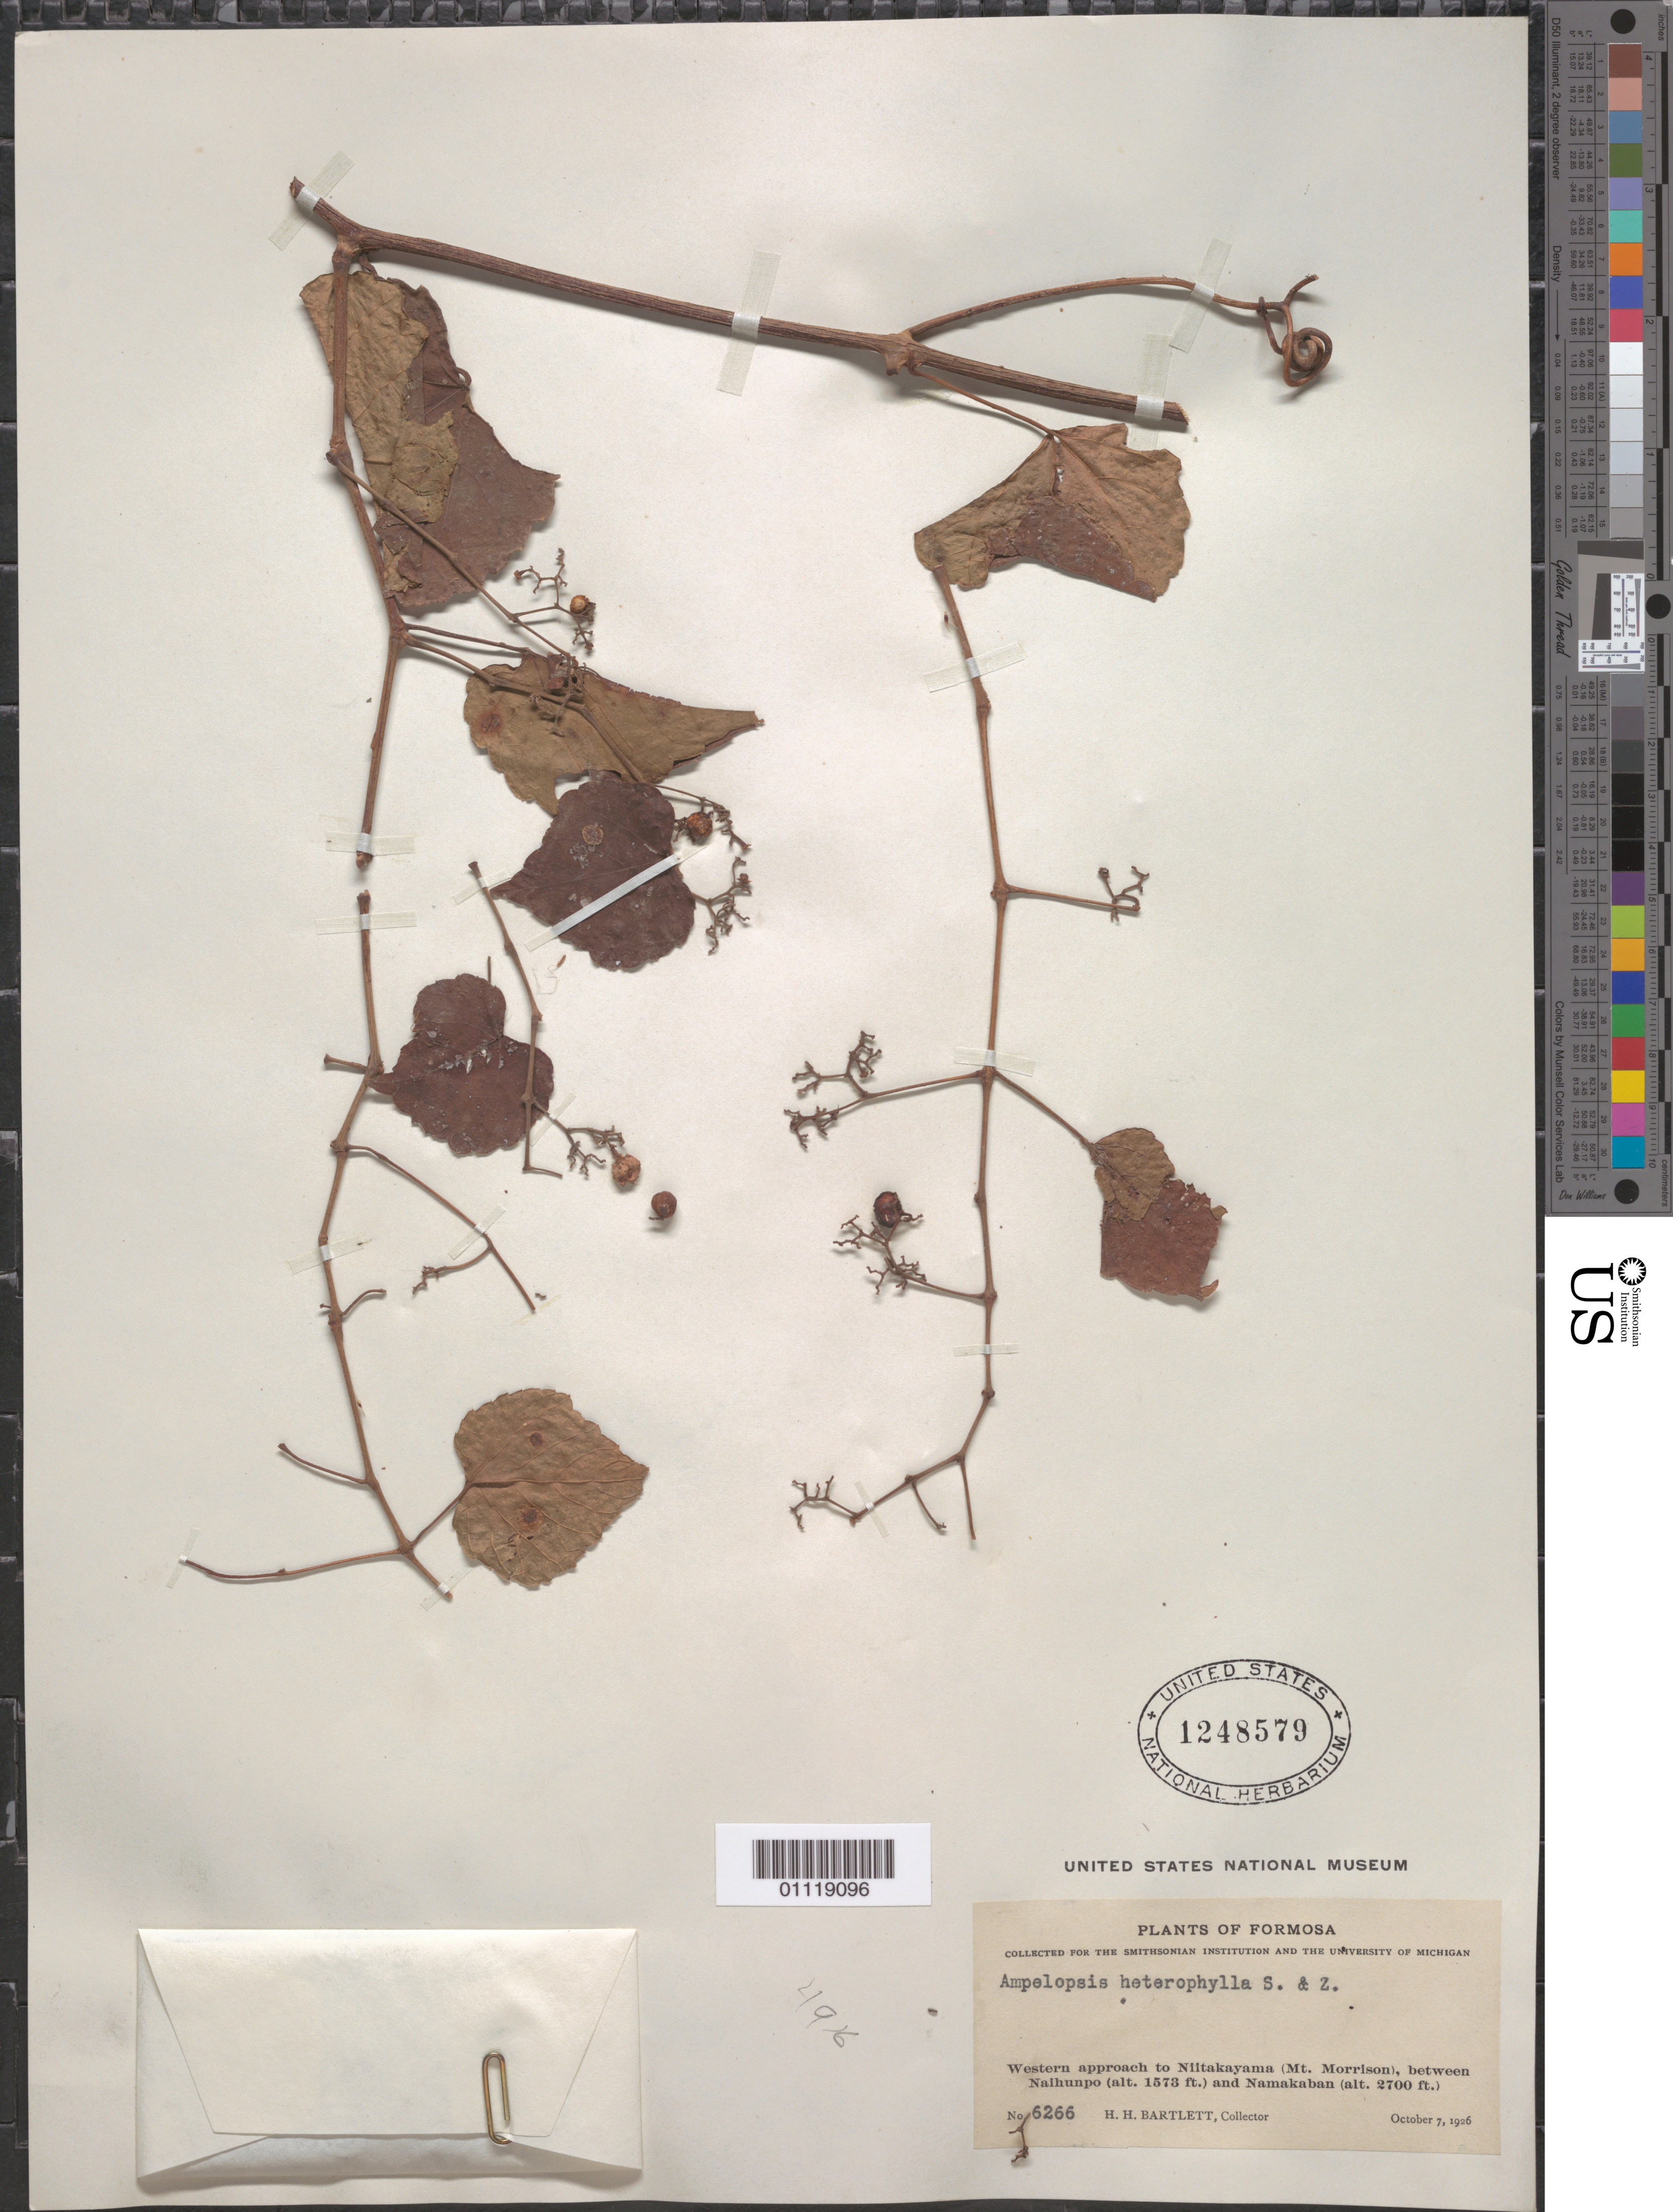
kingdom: Plantae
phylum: Tracheophyta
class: Magnoliopsida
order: Vitales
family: Vitaceae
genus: Ampelopsis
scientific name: Ampelopsis glandulosa var. heterophylla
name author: (Thunb.) Momiy.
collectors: H. H. Bartlett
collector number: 6266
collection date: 1926-10-07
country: Taiwan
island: Taiwan [Formosa]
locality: W approach to Niitakayama (Mt. Morrison; current Yu Shan), between Naihunpo and Namakaban.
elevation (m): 479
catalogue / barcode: US 1248579